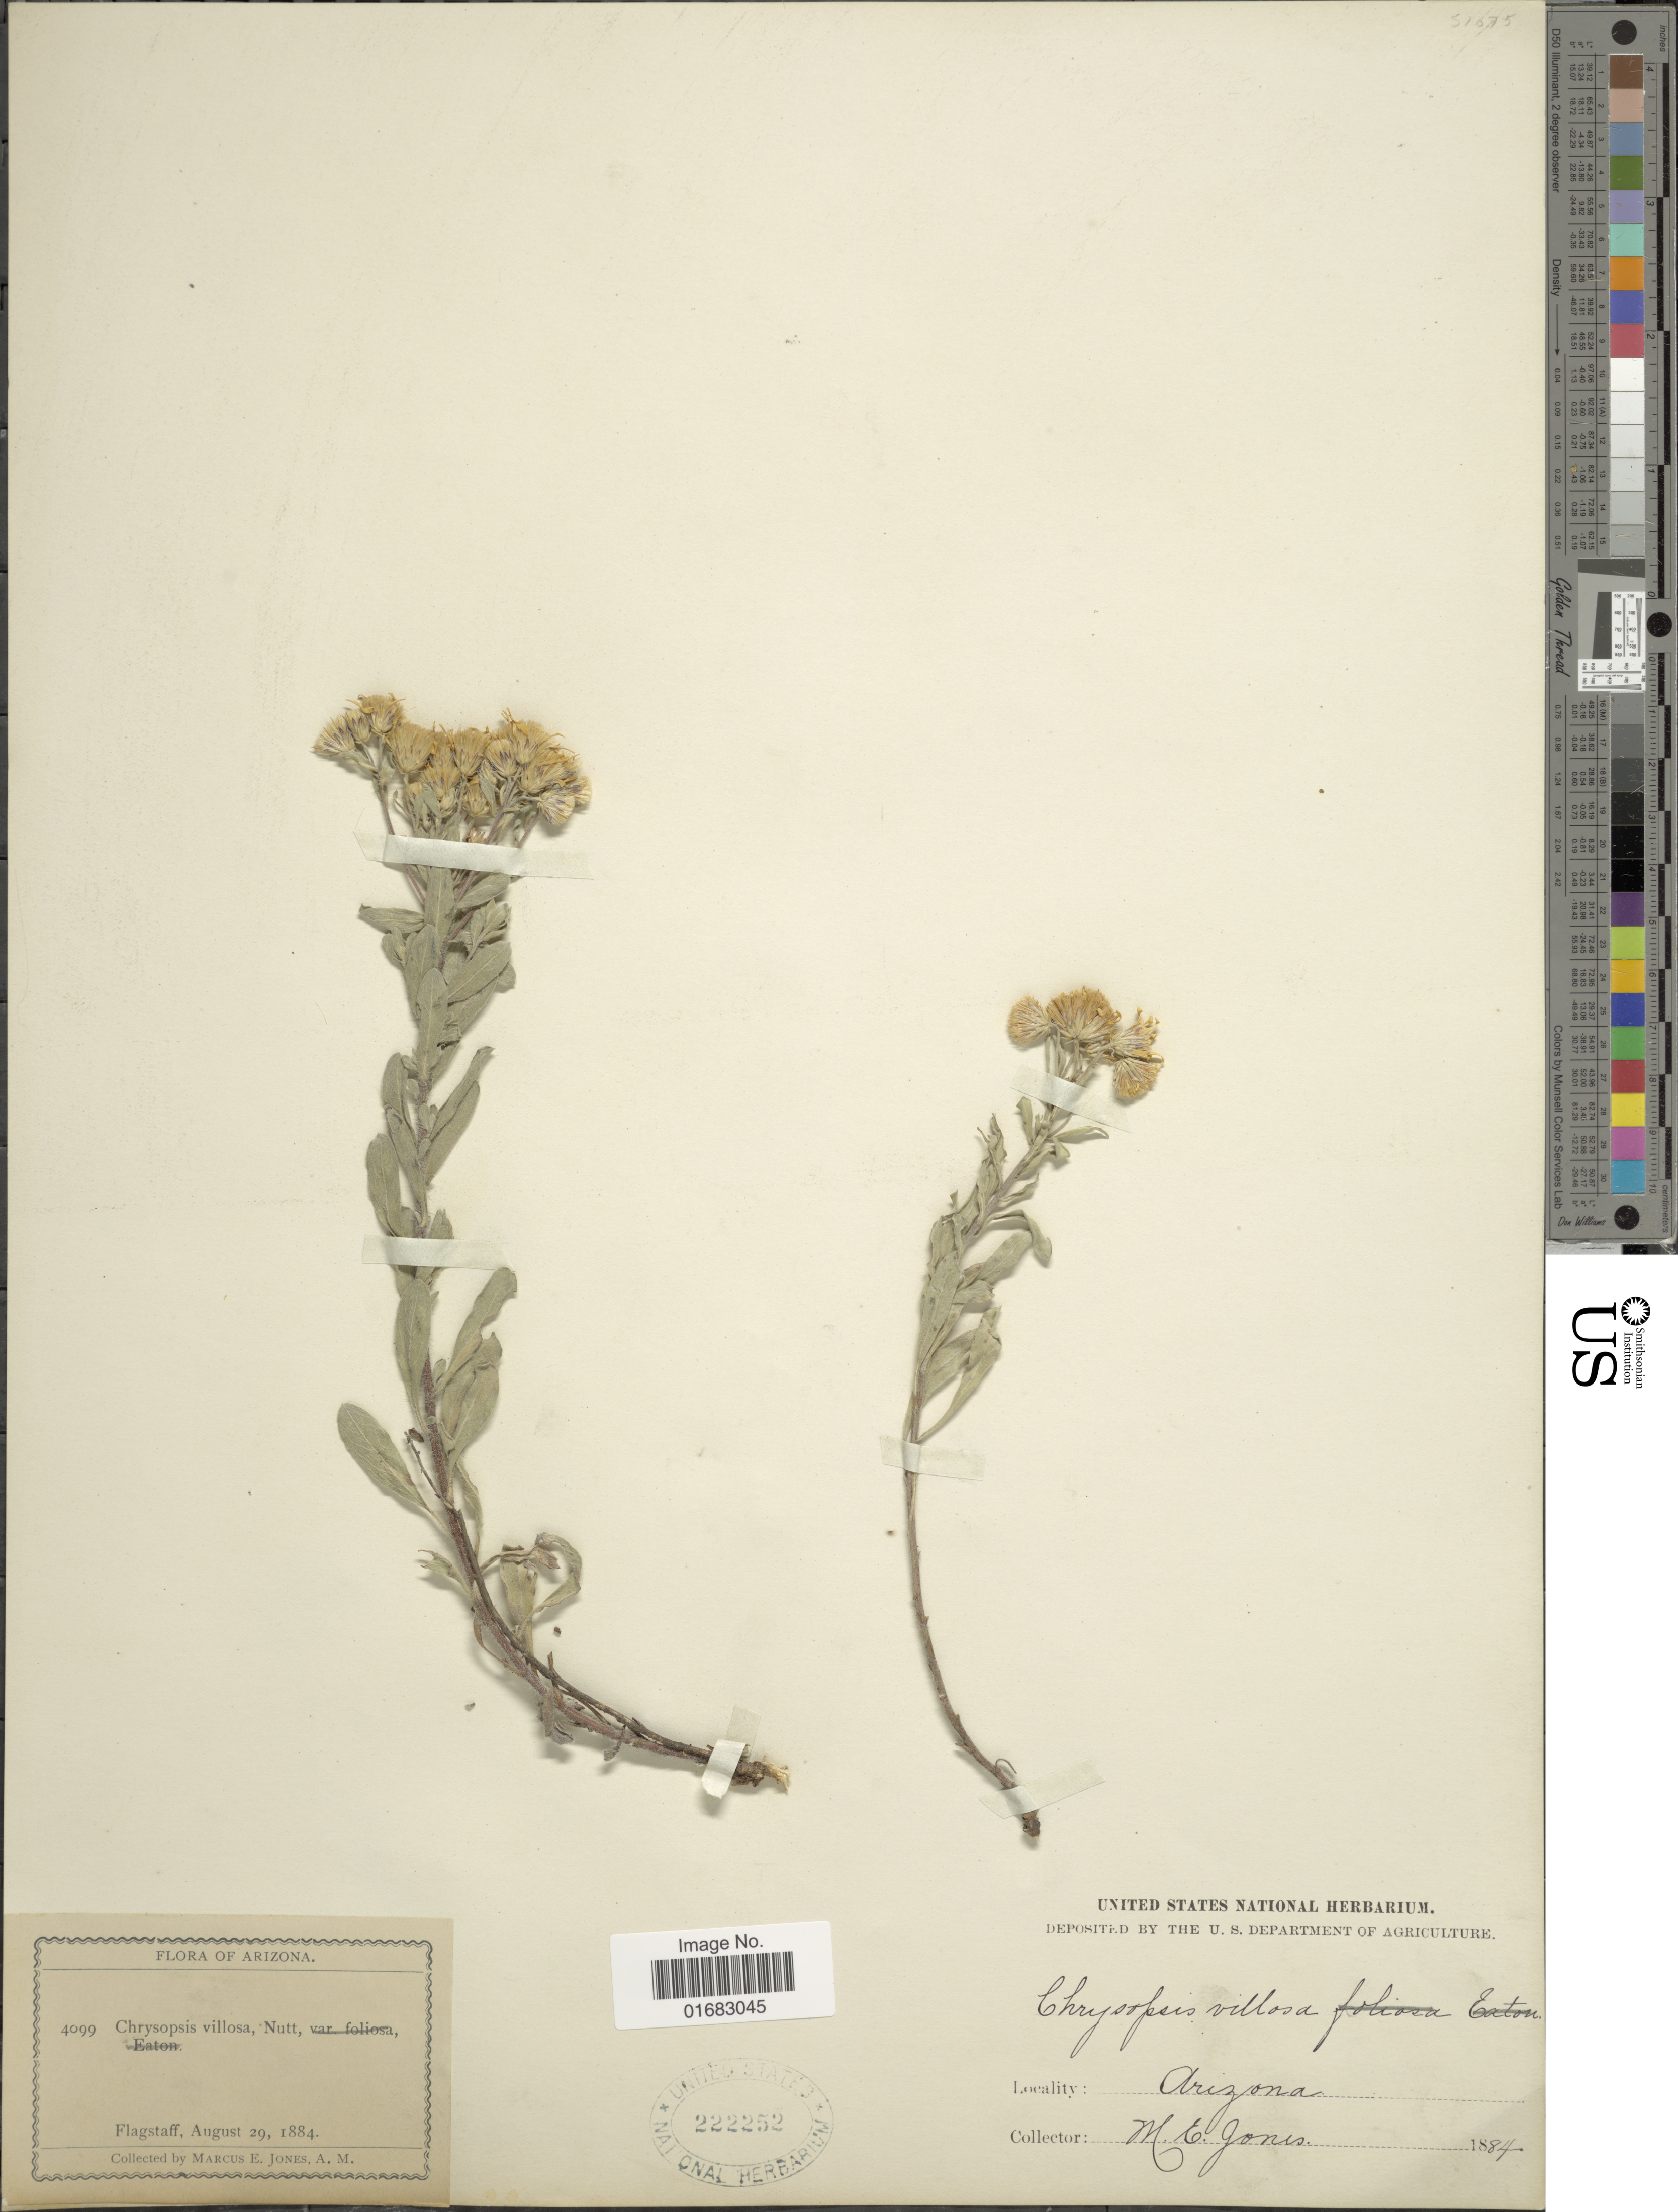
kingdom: Plantae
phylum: Tracheophyta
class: Magnoliopsida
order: Asterales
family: Asteraceae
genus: Heterotheca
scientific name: Heterotheca villosa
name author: (Pursh) Shinners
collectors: M. E. Jones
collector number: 4099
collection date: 1884-08-29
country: United States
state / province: Arizona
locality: Arizona. Flagstaff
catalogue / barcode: US 222252